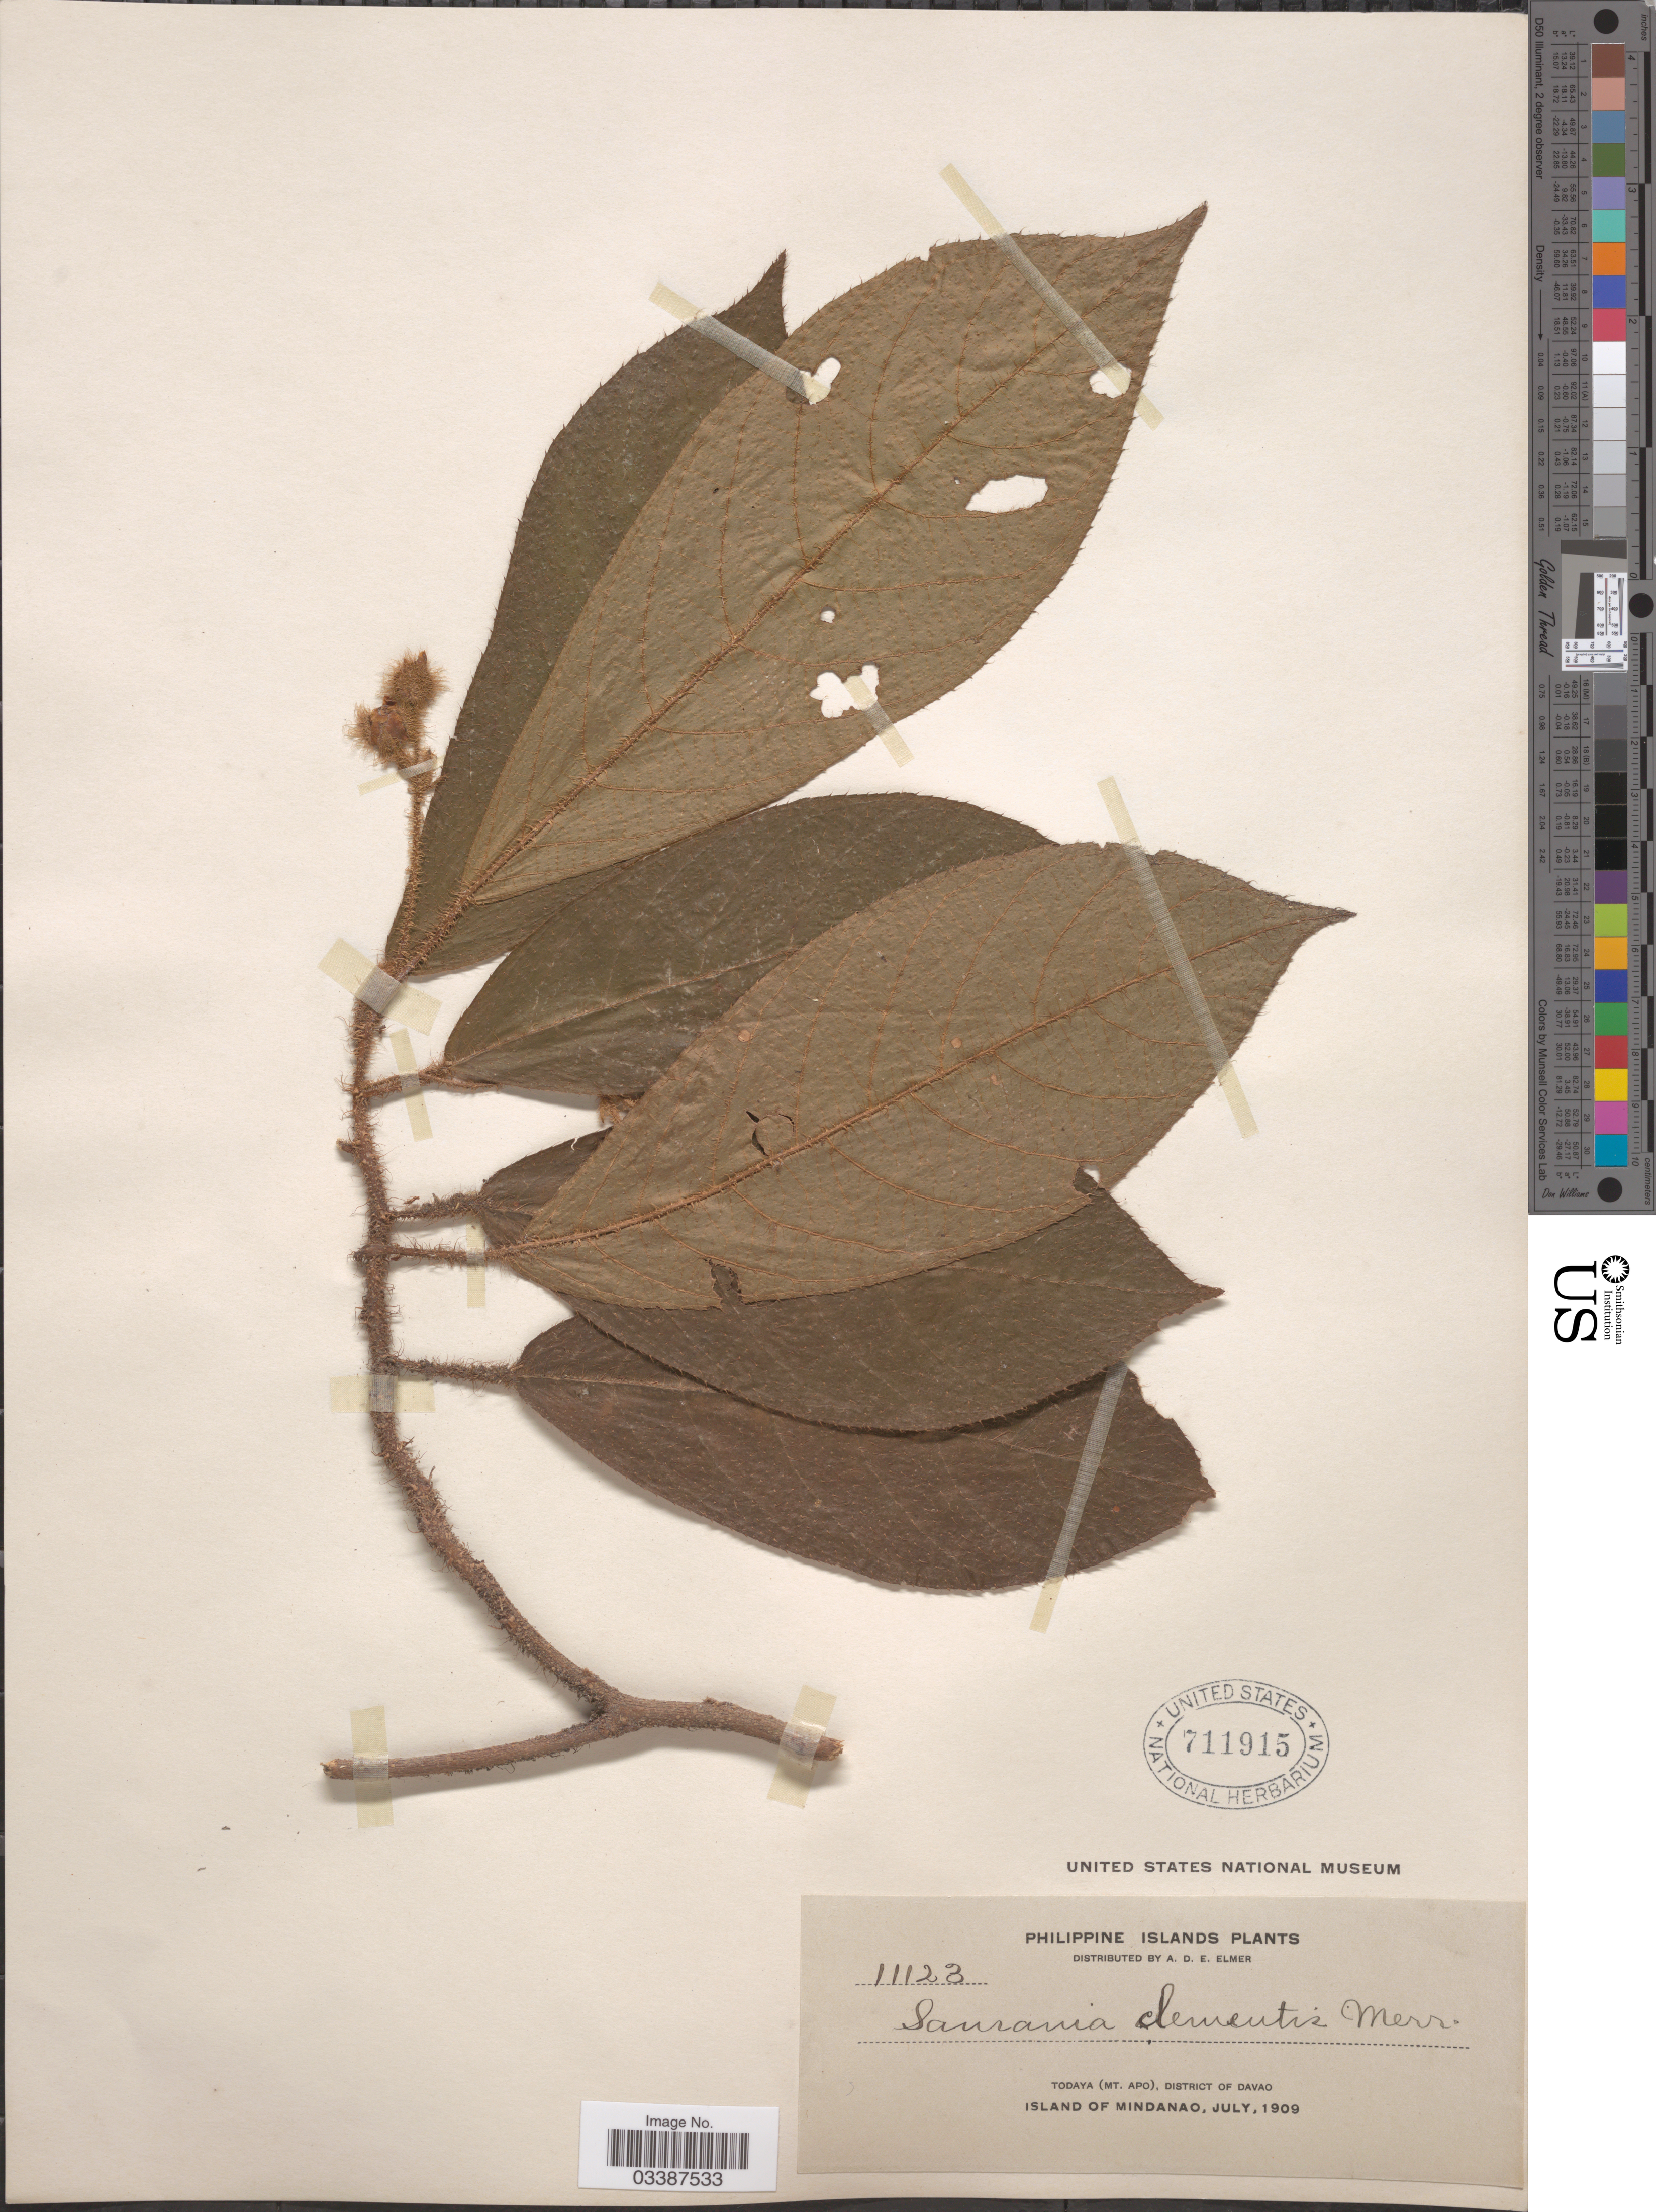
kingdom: Plantae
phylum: Tracheophyta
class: Magnoliopsida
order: Ericales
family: Actinidiaceae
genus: Saurauia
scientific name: Saurauia clementis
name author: Merr.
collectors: A. D. E. Elmer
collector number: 11123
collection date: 1909-07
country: Philippines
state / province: Davao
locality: Philippine Islands, Todaya (Mt. Apo), District of Davao. Island of Mindanao.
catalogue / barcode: US 711915